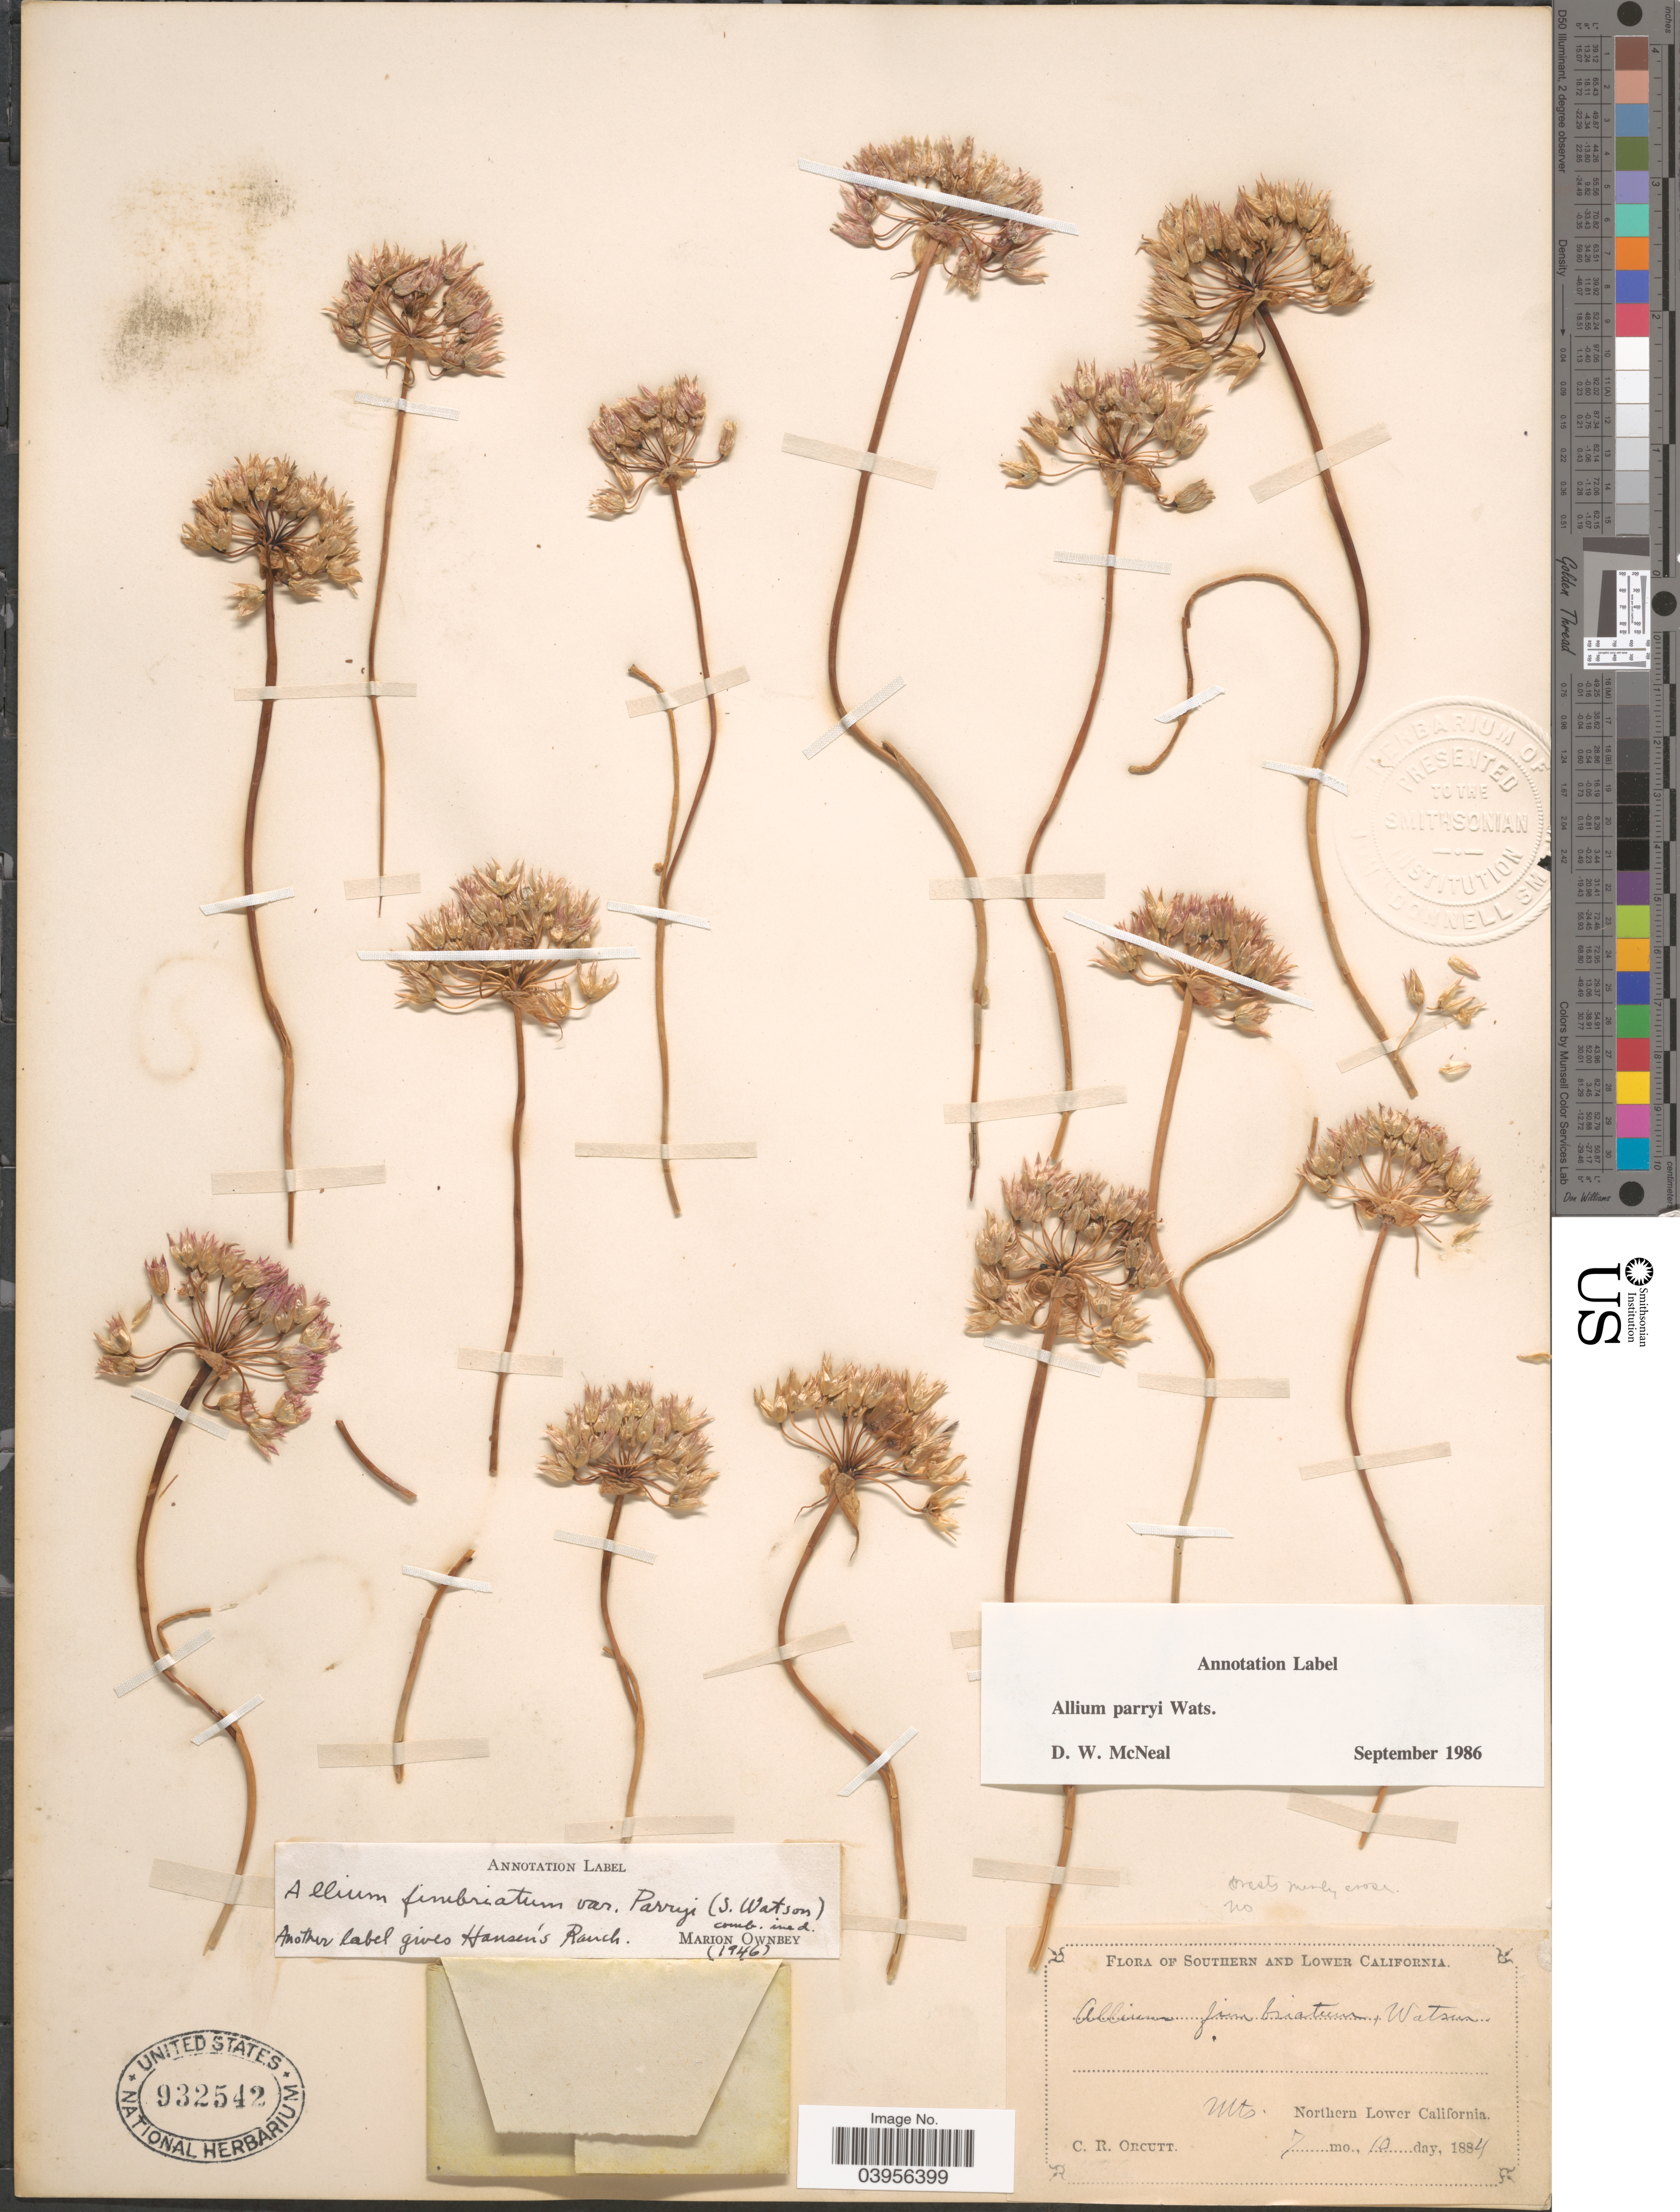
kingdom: Plantae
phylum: Tracheophyta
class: Liliopsida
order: Asparagales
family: Amaryllidaceae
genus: Allium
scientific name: Allium parryi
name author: S. Watson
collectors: C. R. Orcutt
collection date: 1884-07-10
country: Mexico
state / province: Baja California Norte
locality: Lower California. Mts. Northern Lower California.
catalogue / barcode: US 932542